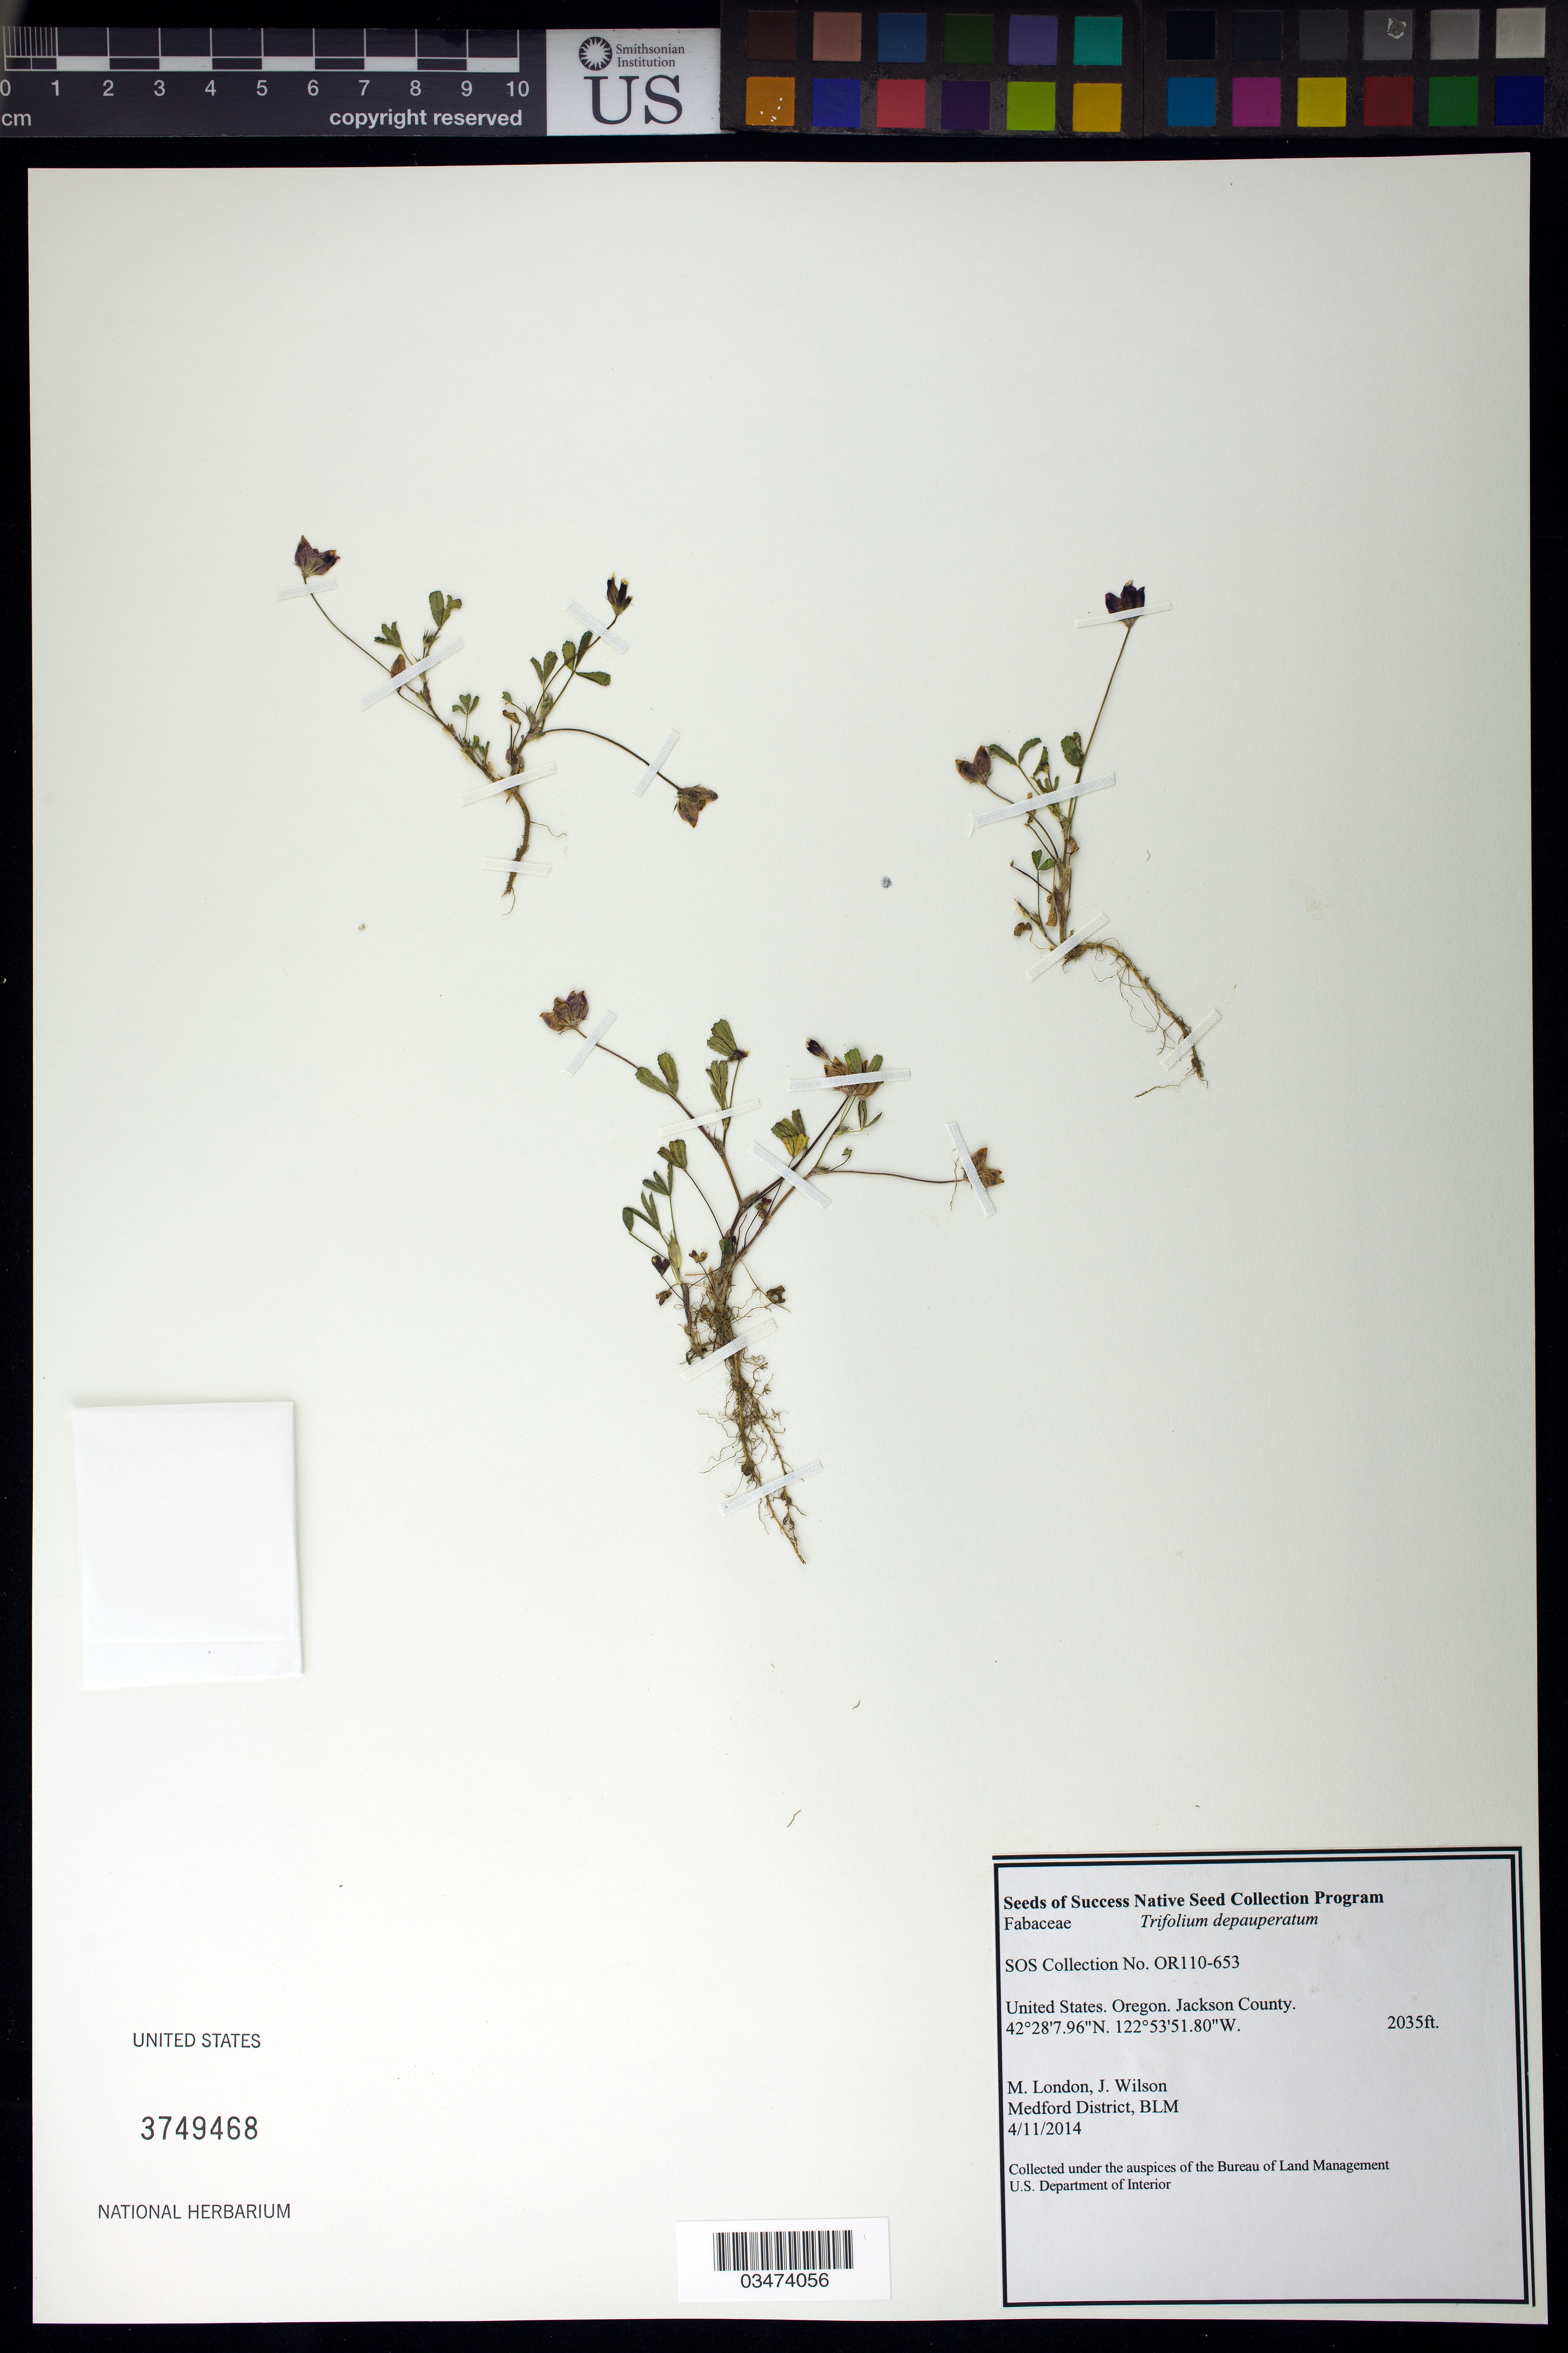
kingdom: Plantae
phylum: Tracheophyta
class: Magnoliopsida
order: Fabales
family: Fabaceae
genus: Trifolium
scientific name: Trifolium depauperatum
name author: Desv.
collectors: M. London & J. Wilson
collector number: OR110-653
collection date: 2014-04-11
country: United States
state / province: Oregon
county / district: Jackson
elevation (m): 620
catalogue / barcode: US 3749468